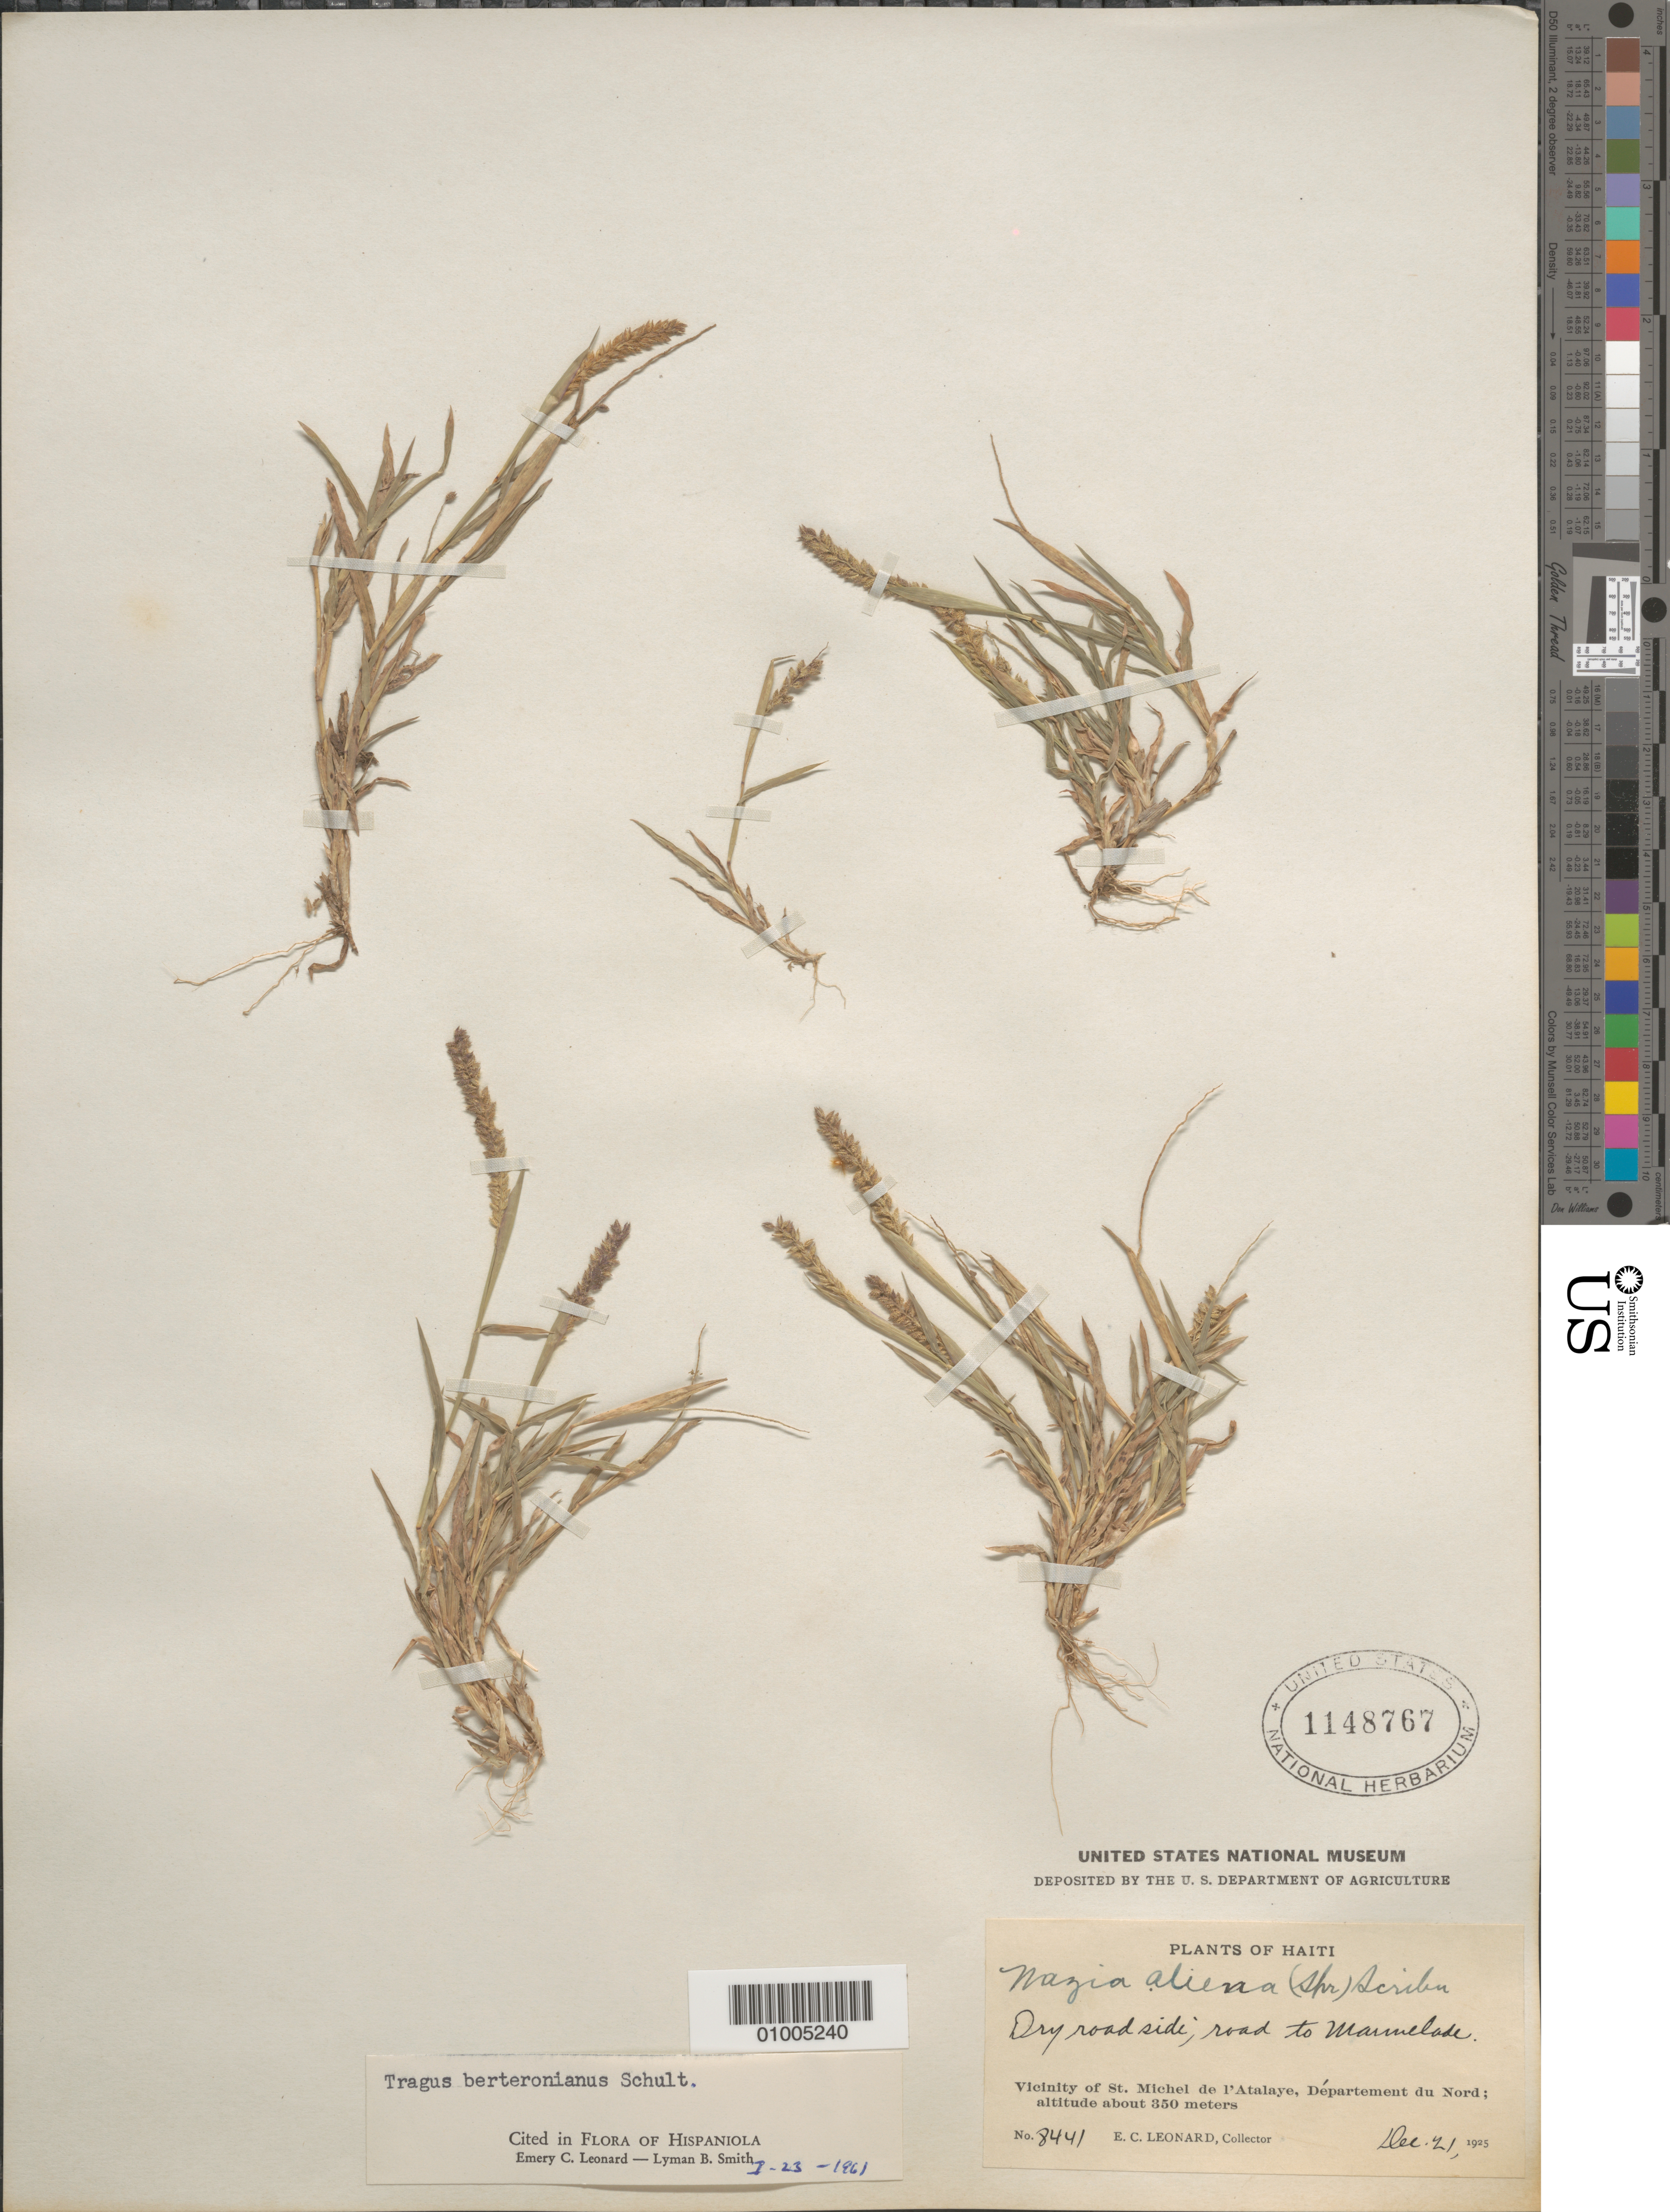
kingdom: Plantae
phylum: Tracheophyta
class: Liliopsida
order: Poales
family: Poaceae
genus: Tragus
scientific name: Tragus berteronianus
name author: Schult.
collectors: E. C. Leonard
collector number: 8441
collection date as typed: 21 Dec 1925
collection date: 1925-12-21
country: Haiti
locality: Vicinity of St. Michel de l'Atalaye, Departement du Nord. Dry road side. Road to Marmelade.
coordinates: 0 N, 0 E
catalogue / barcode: US 1148767